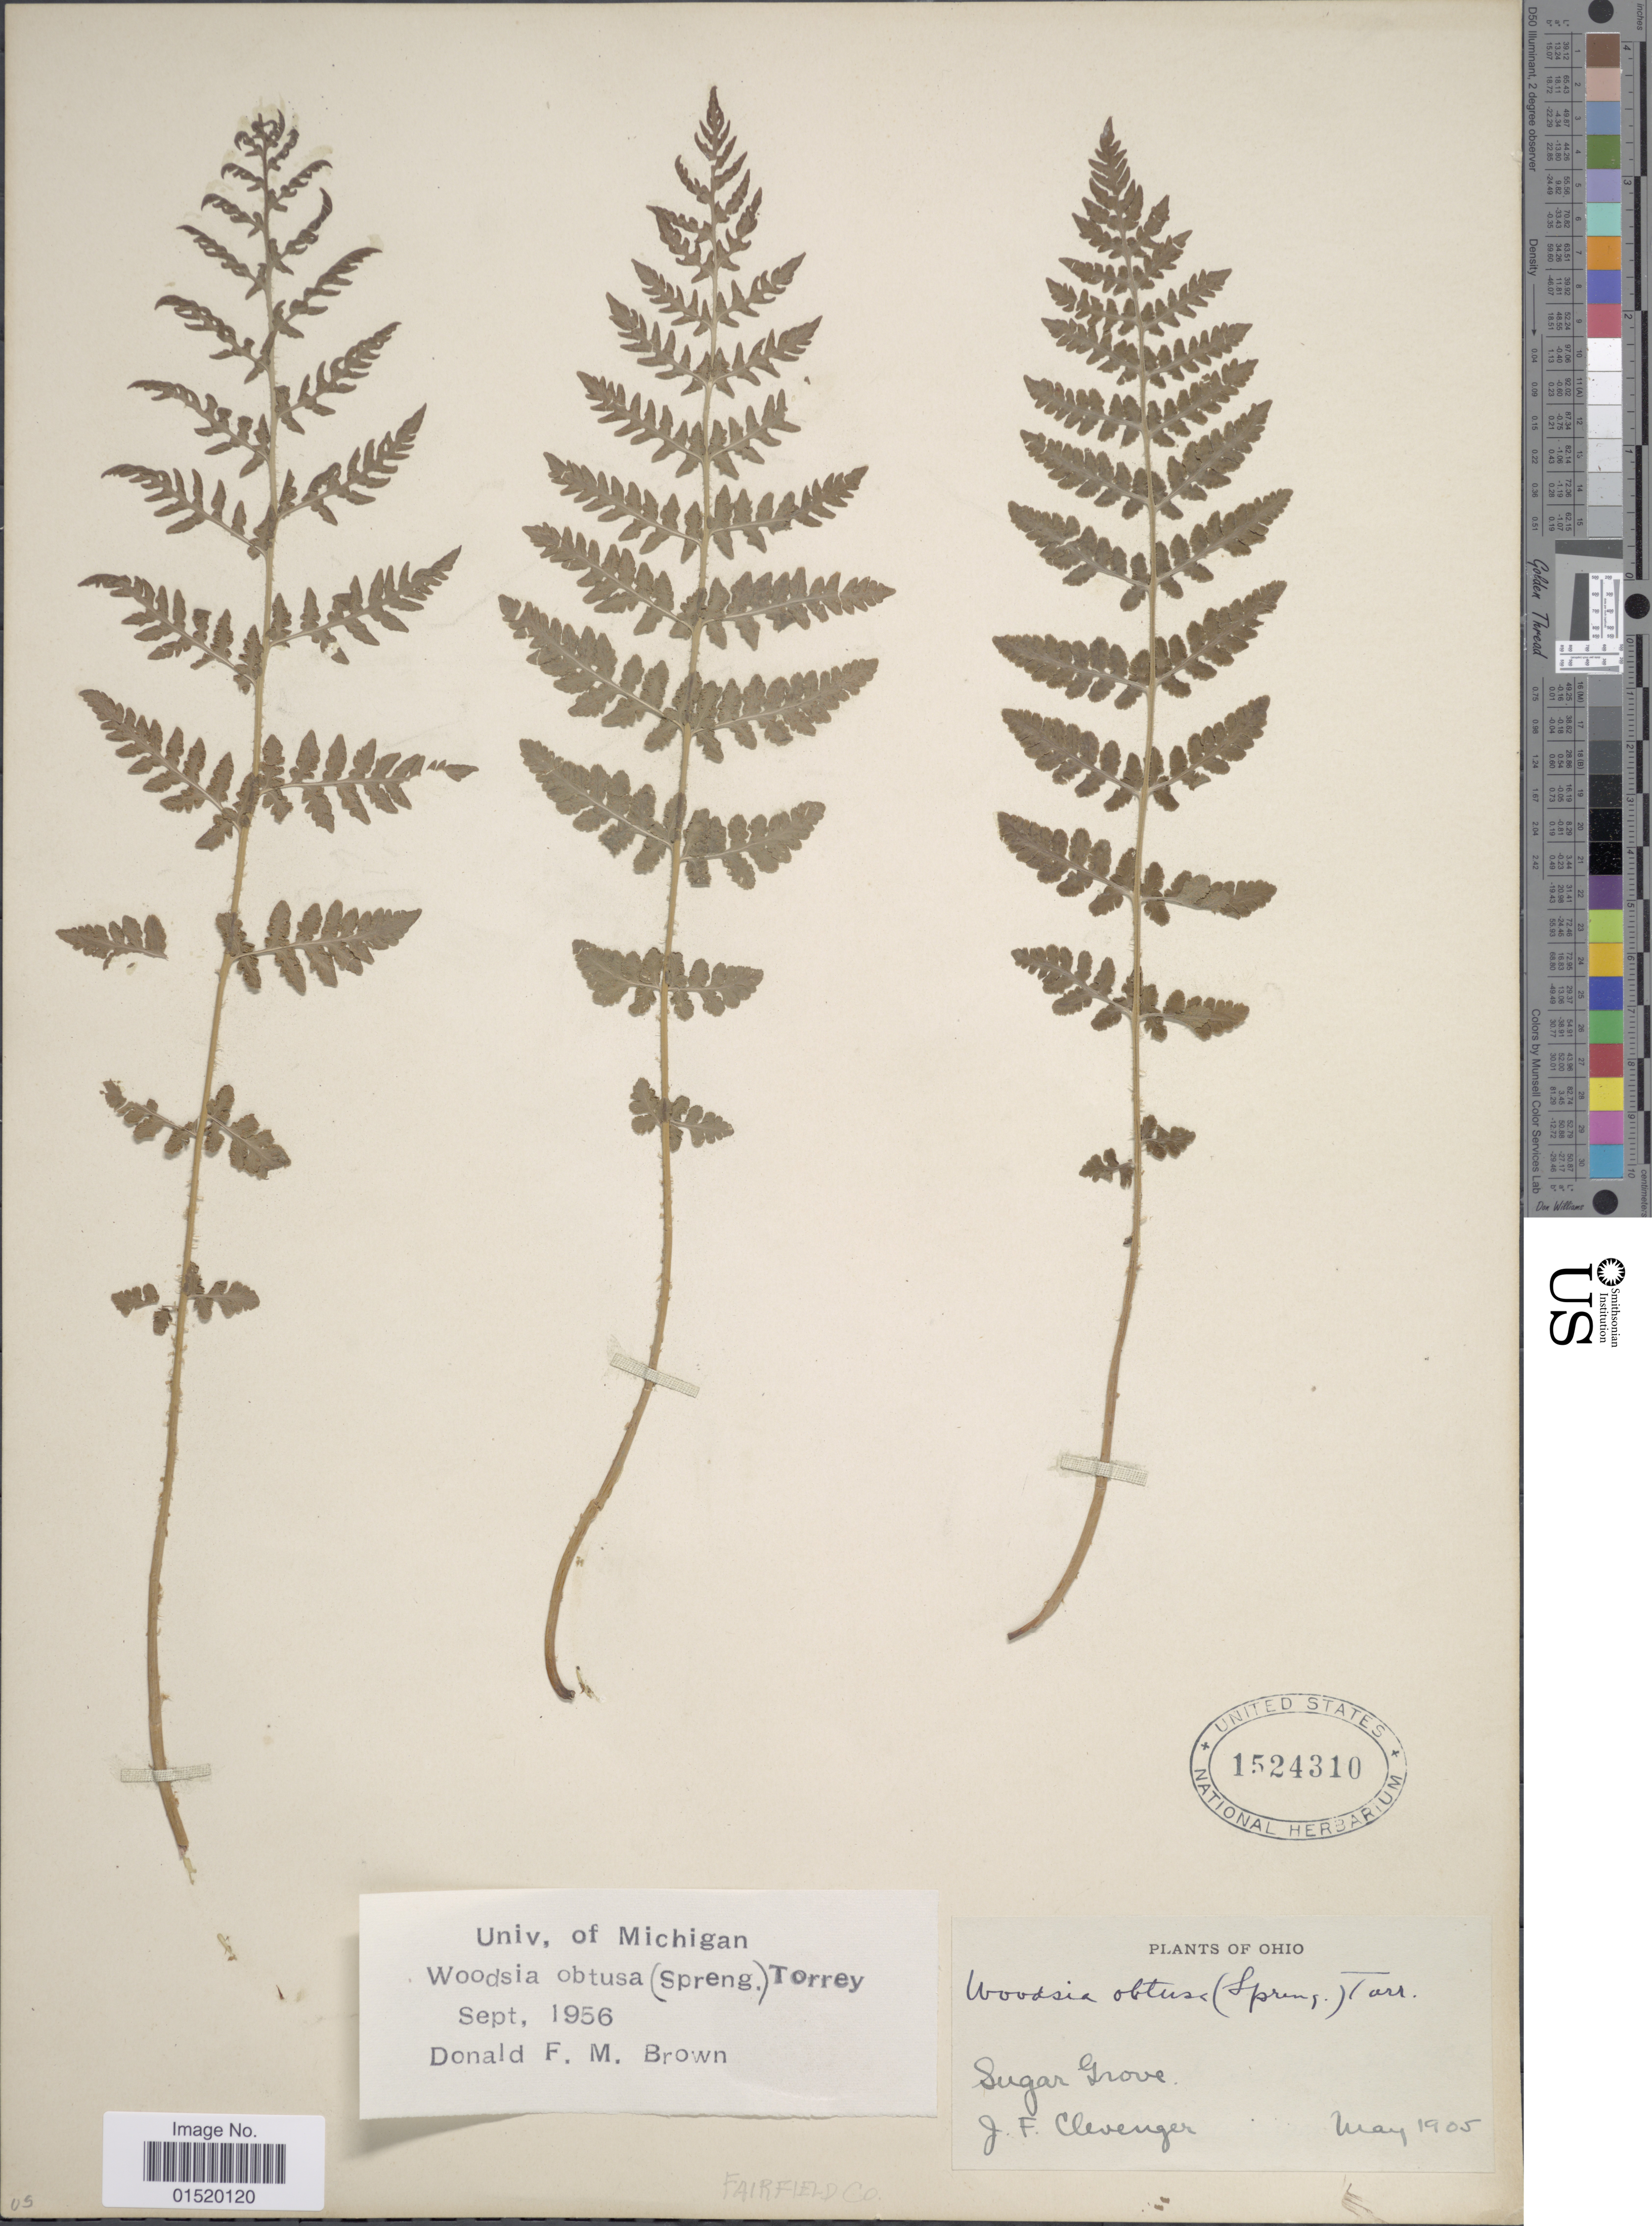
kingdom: Plantae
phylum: Tracheophyta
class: Polypodiopsida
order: Polypodiales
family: Woodsiaceae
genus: Woodsia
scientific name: Woodsia obtusa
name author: (Spreng.) Torr.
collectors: J. F. Clevenger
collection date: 1905-05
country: United States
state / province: Ohio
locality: Sugar Grove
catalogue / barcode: US 1524310